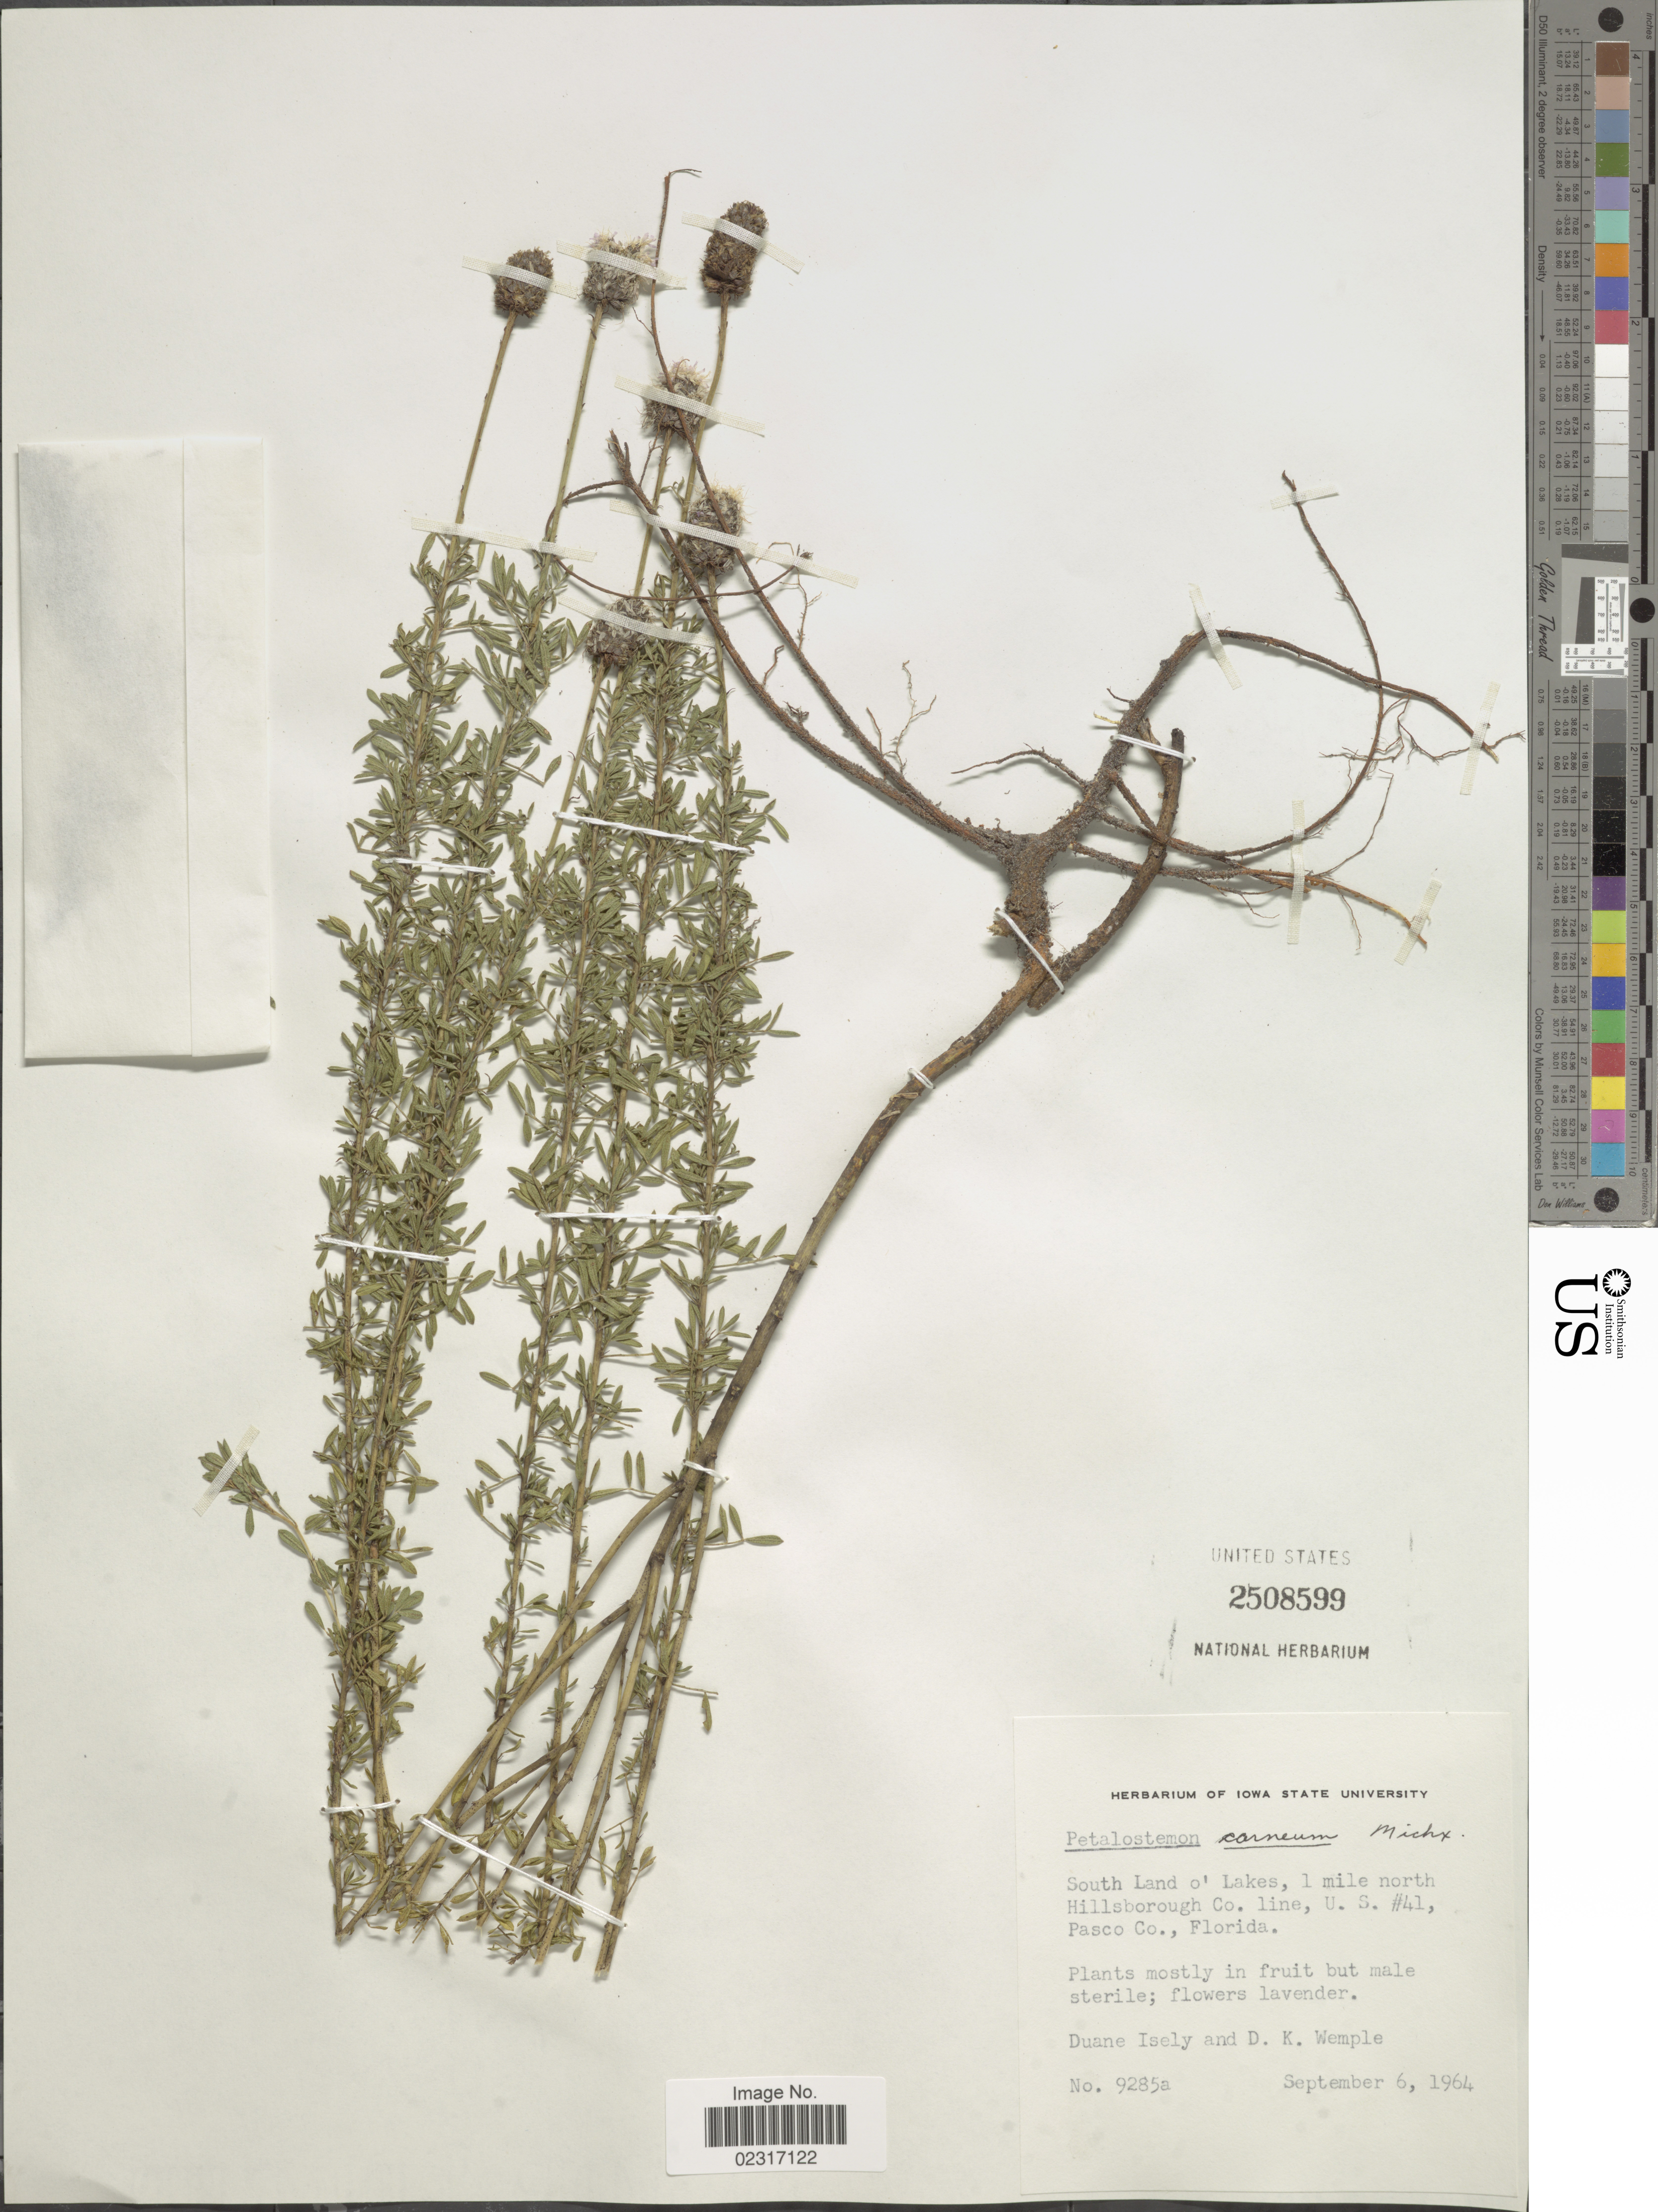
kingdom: Plantae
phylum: Tracheophyta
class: Magnoliopsida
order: Fabales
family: Fabaceae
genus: Dalea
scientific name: Dalea carnea var. carnea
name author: (Michx.) Poir.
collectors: D. Isely & D. Wemple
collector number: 9285a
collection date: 1964-09-06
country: United States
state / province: Florida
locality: South Land o'Lakes, 1 mile north Hillsborough Co. line, U.S. #41, Pasco Co.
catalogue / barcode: US 2508599